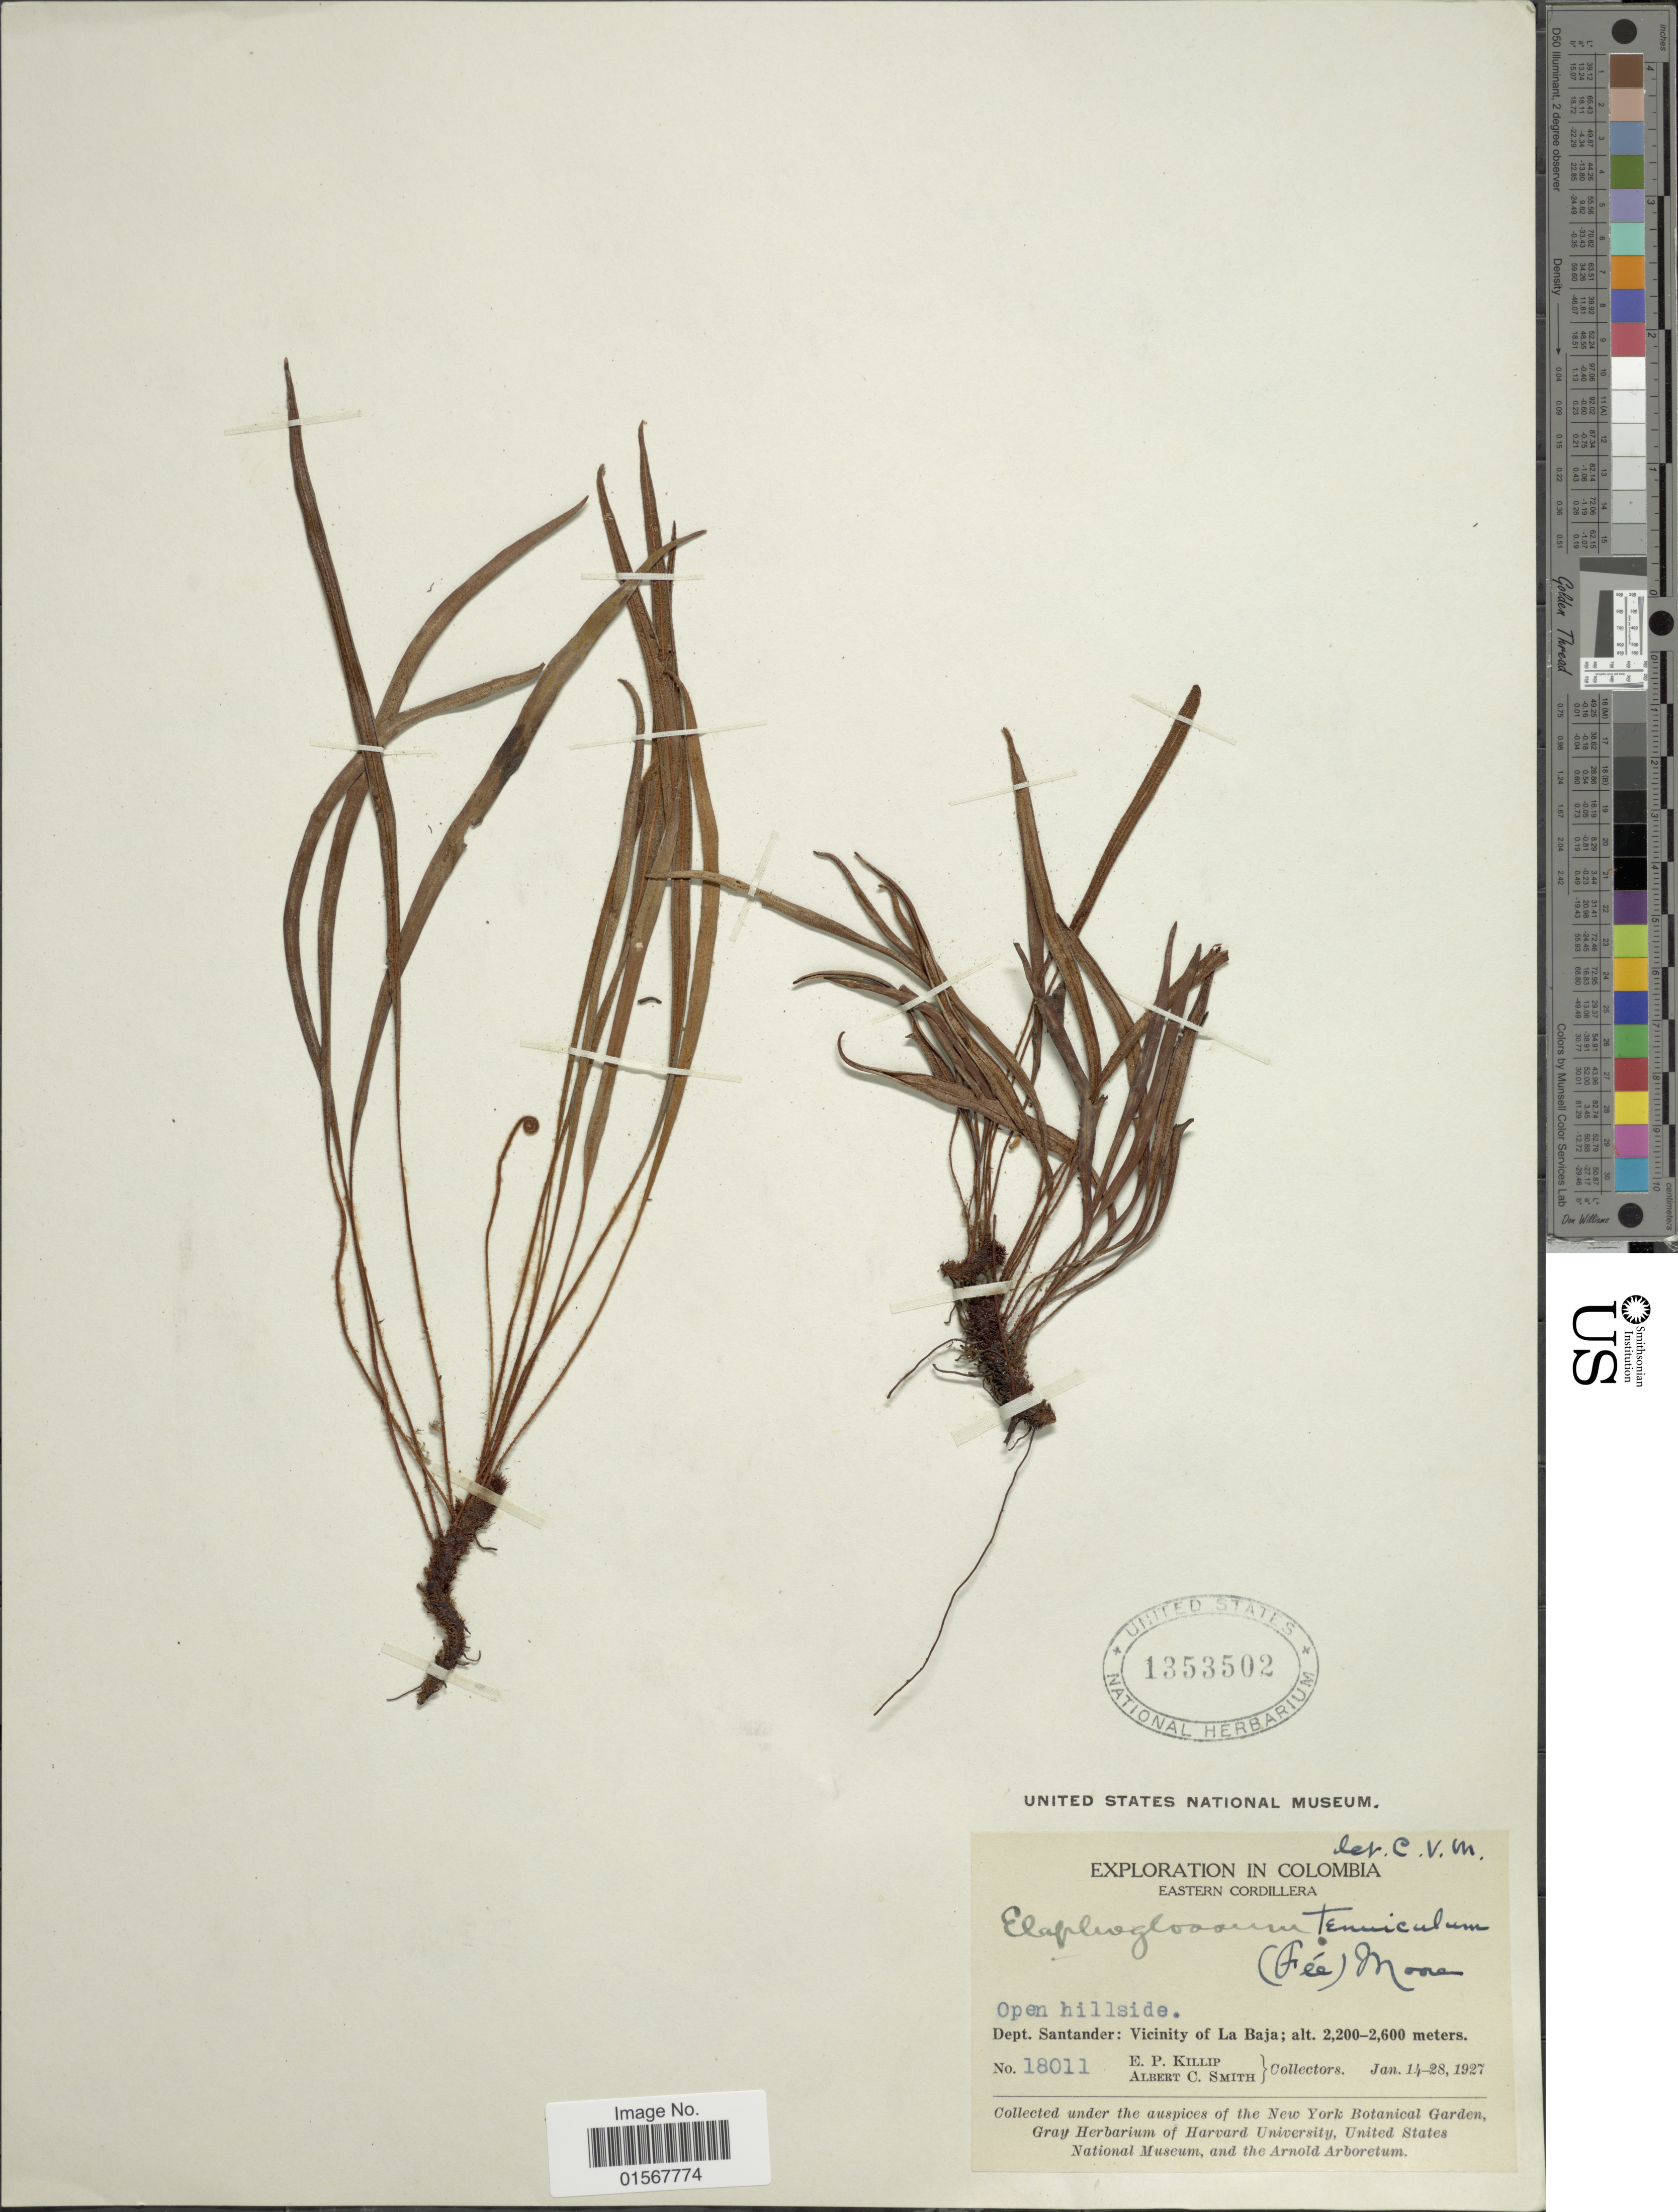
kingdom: Plantae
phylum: Tracheophyta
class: Polypodiopsida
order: Polypodiales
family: Dryopteridaceae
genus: Elaphoglossum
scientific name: Elaphoglossum tenuiculum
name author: (Fée) Baker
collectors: E. P. Killip & A. C. Smith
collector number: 18011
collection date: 1927-01-14/1927-01-28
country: Colombia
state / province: Santander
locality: Dept. Santander; Vicinity of La Baja, Eastern cordillera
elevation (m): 2200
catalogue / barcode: US 1353502